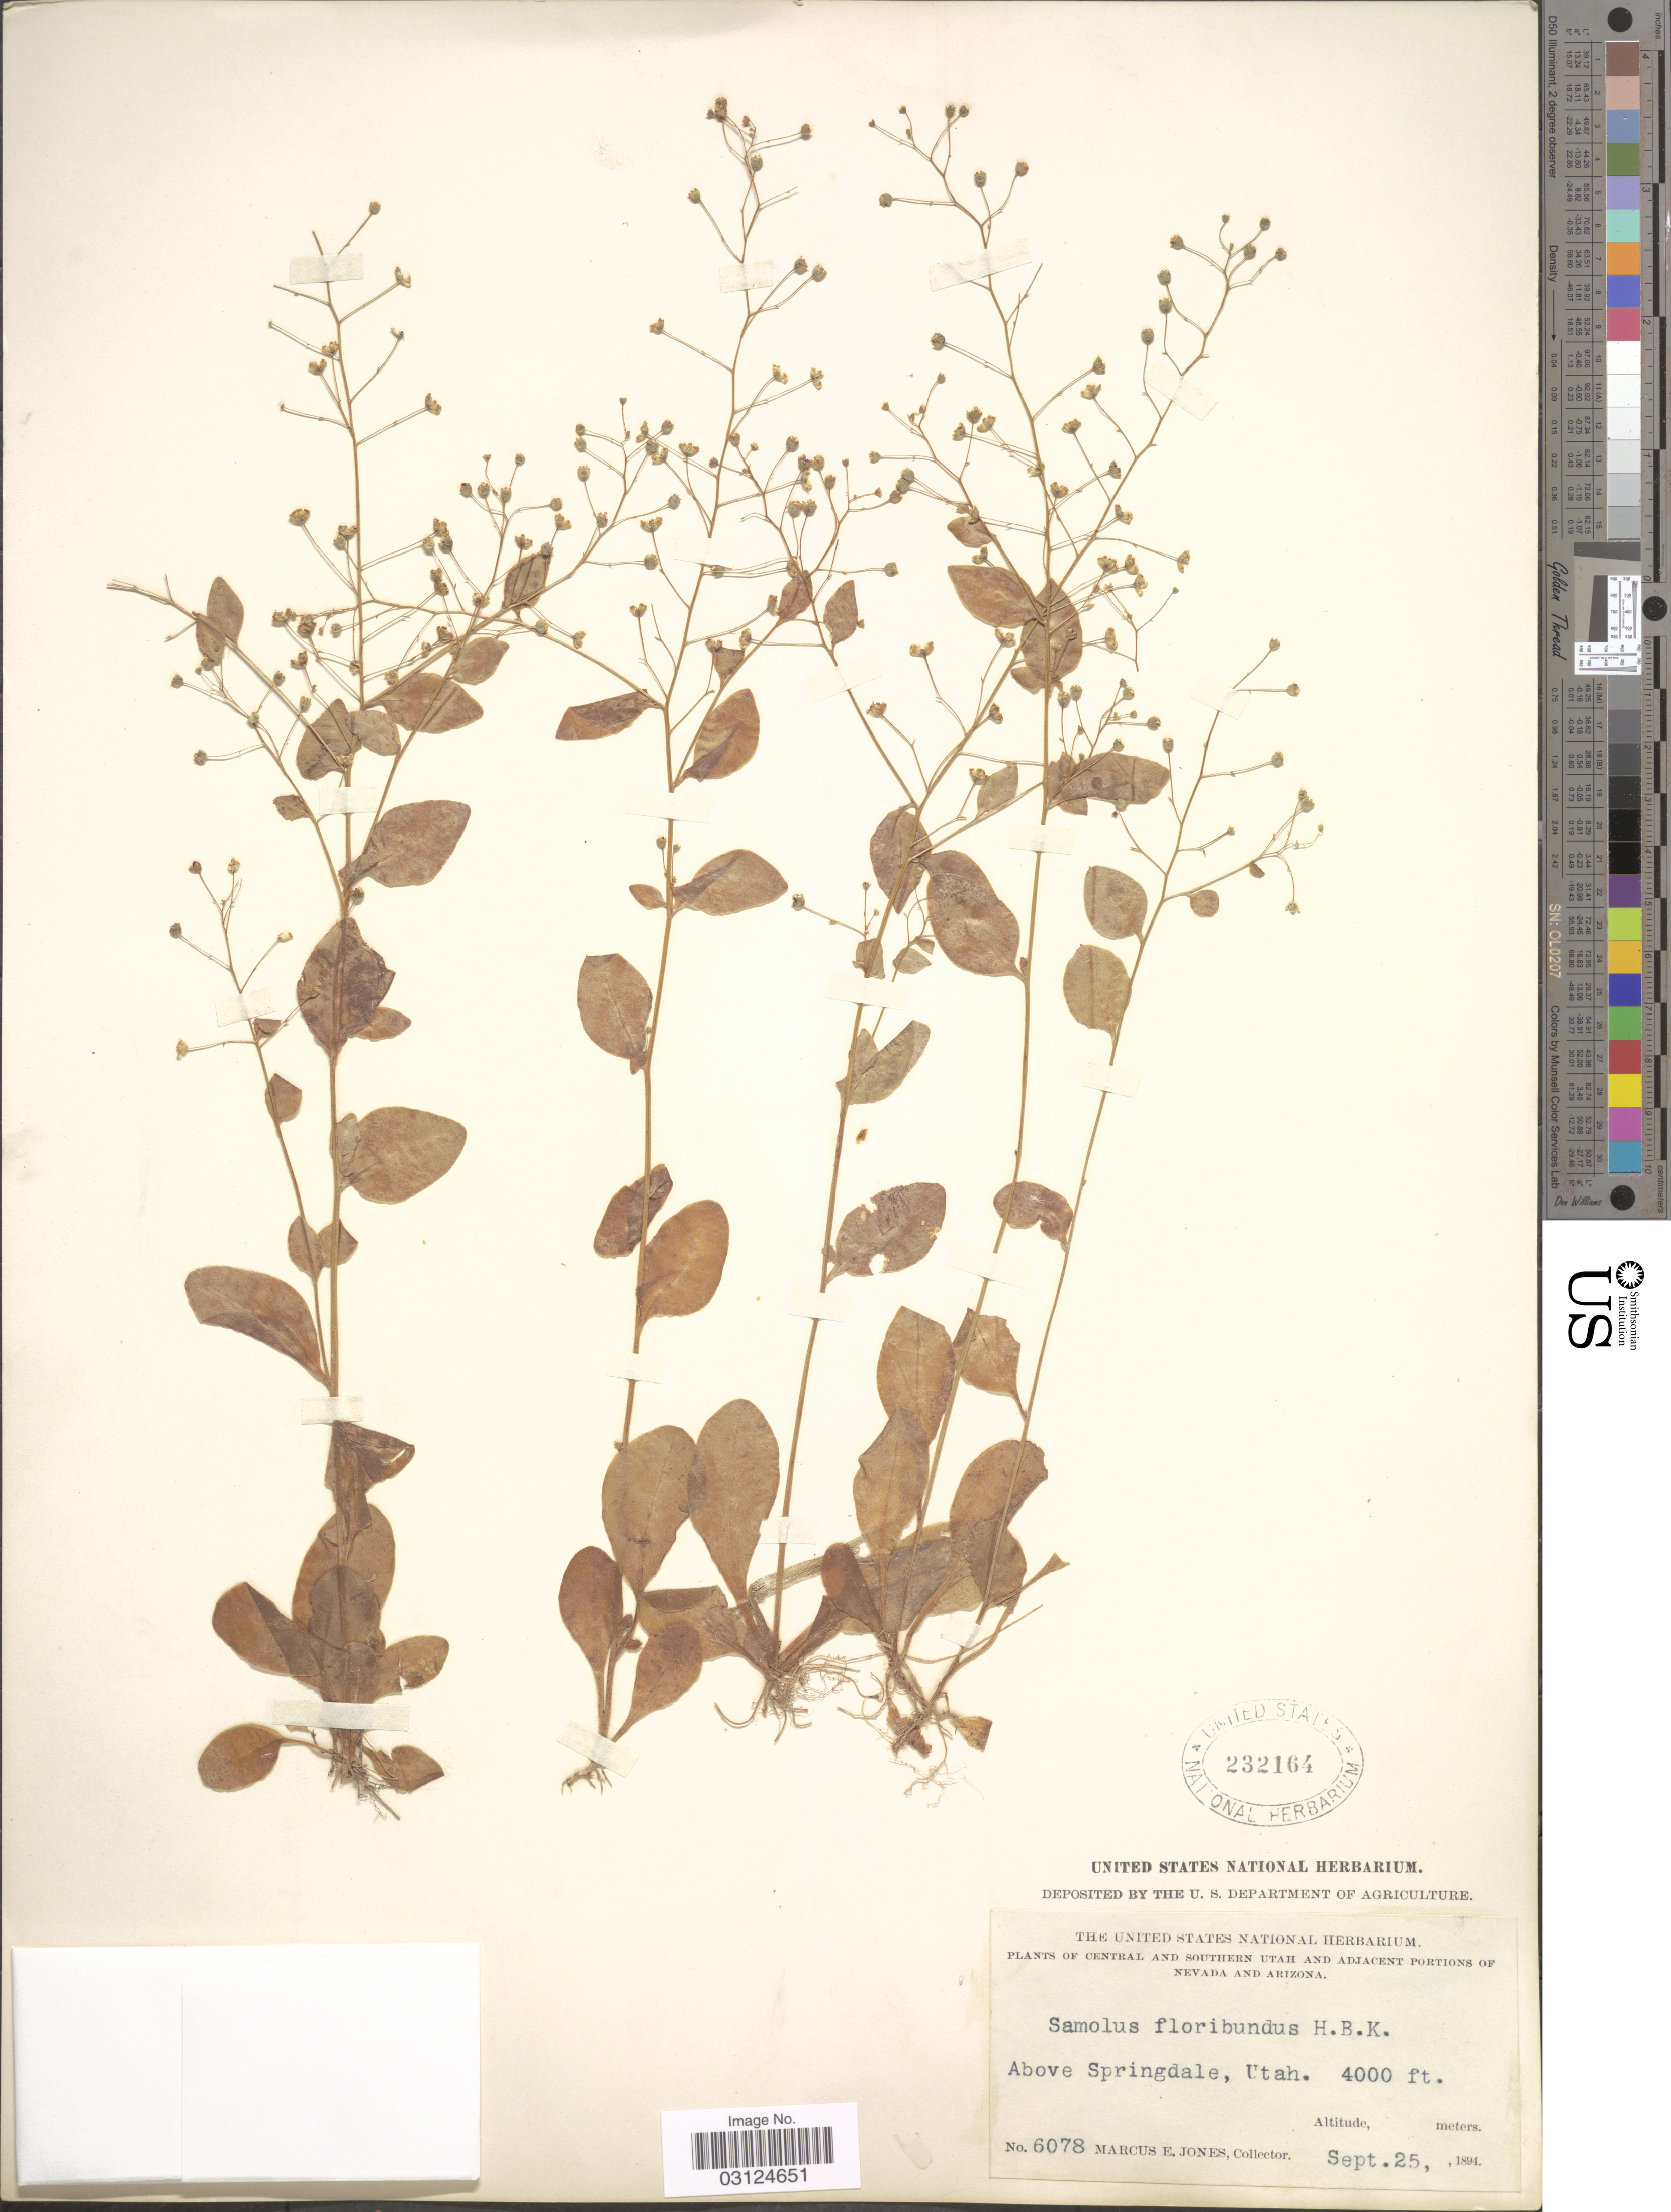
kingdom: Plantae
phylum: Tracheophyta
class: Magnoliopsida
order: Ericales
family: Primulaceae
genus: Samolus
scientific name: Samolus parviflorus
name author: Raf.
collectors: M. E. Jones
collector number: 6078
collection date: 1894-09-25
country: United States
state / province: Utah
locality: Central and southern Utah. Above Springdale.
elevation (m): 1219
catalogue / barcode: US 232164